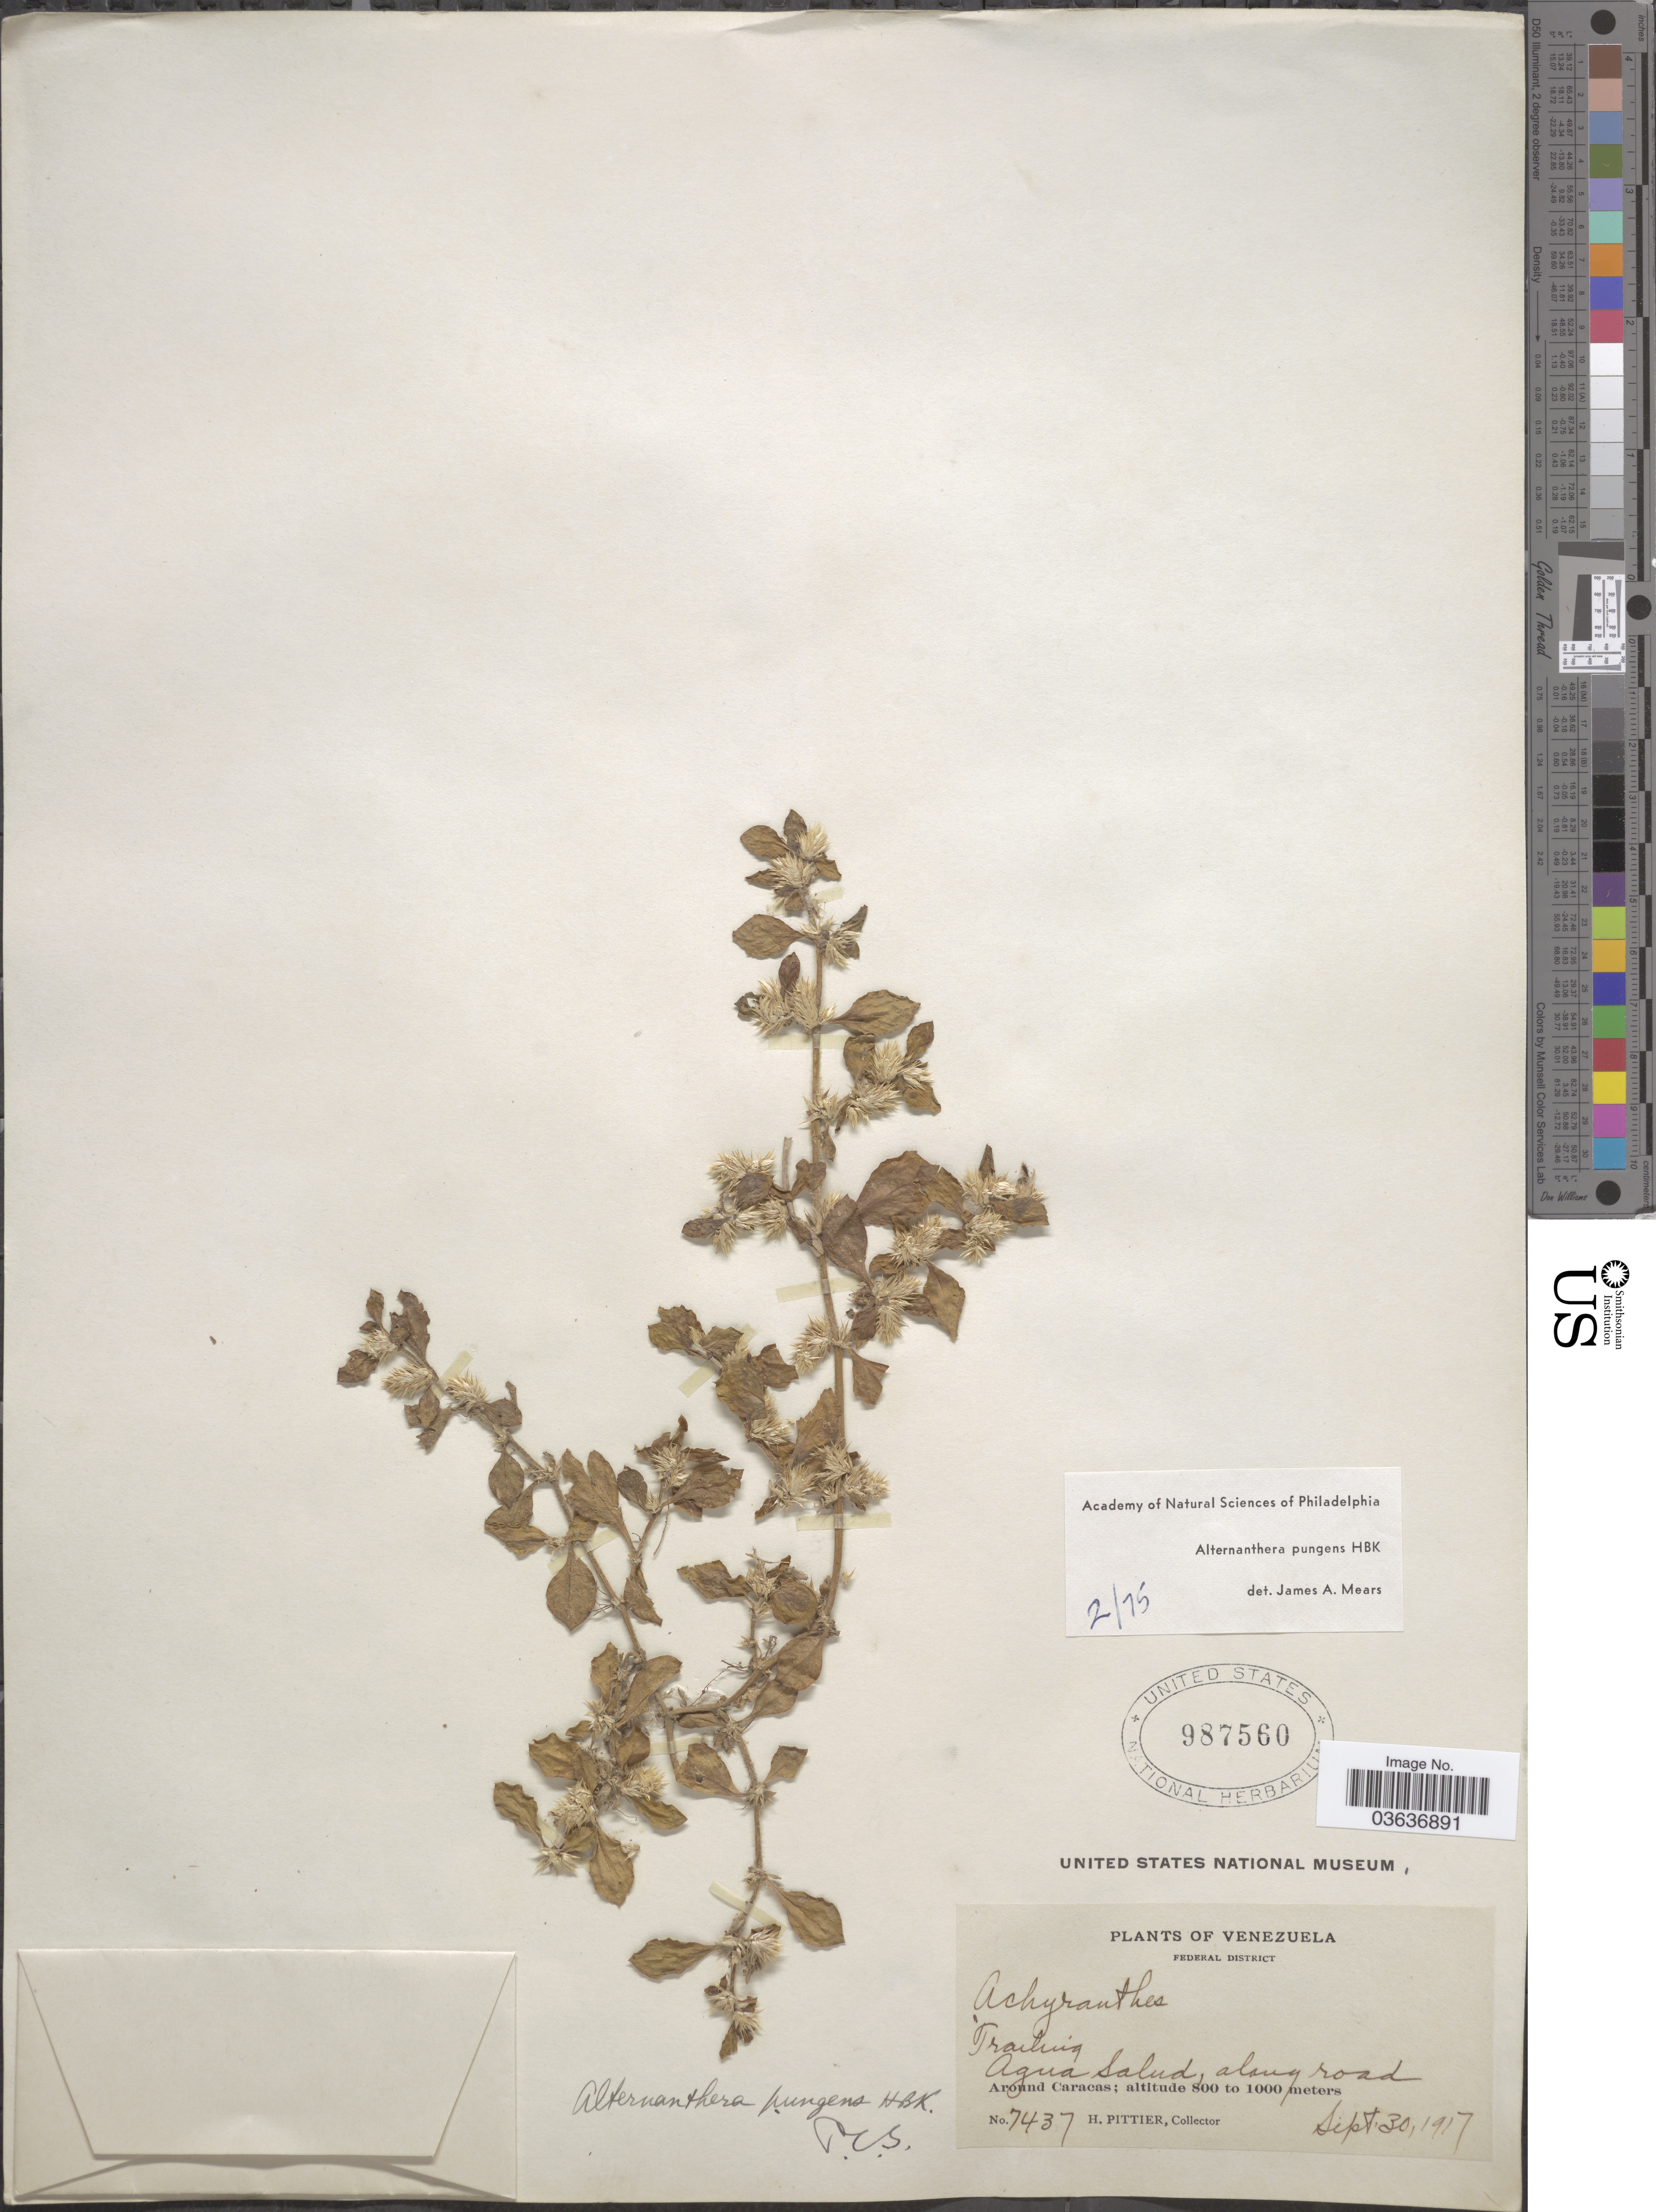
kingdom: Plantae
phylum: Tracheophyta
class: Magnoliopsida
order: Caryophyllales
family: Amaranthaceae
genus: Alternanthera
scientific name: Alternanthera pungens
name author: Kunth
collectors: H. F. Pittier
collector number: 7437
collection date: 1917-09-30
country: Venezuela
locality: Federal District. Around Caracas.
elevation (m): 800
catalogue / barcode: US 987560